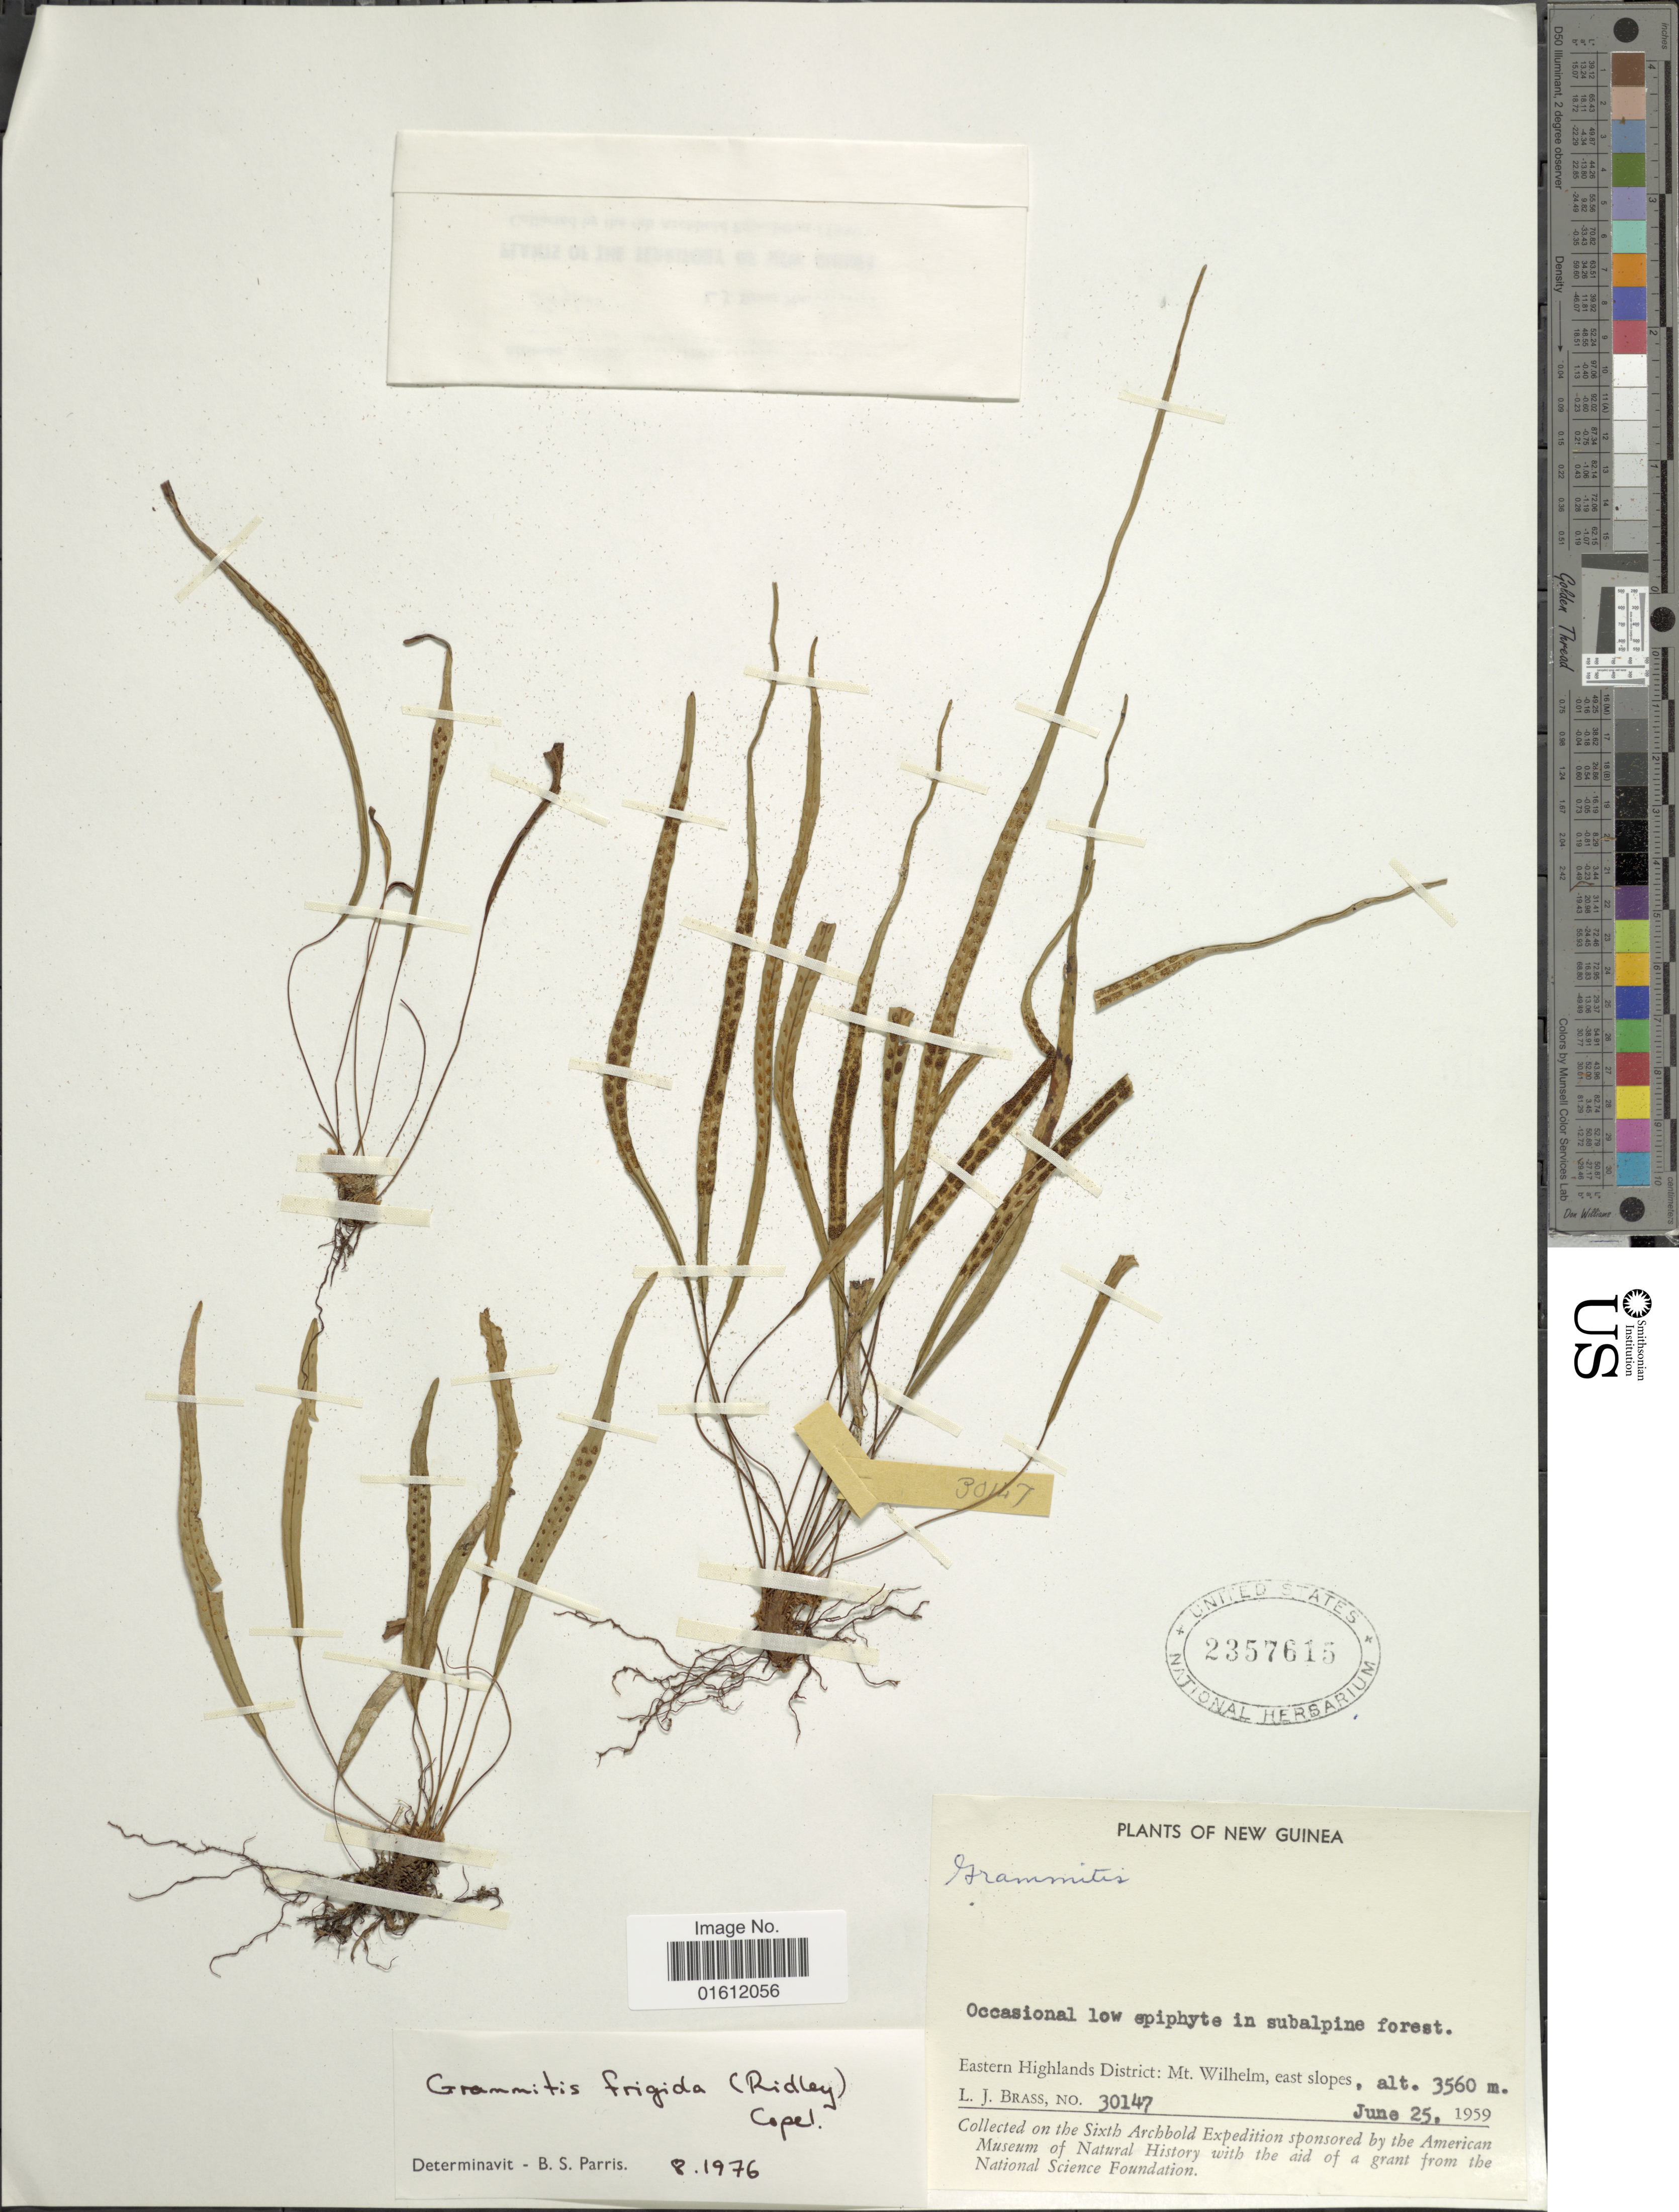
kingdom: Plantae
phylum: Tracheophyta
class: Polypodiopsida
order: Polypodiales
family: Polypodiaceae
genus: Oreogrammitis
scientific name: Oreogrammitis frigida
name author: (Ridl.) Parris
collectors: L. J. Brass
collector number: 30147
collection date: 1959-06-25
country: Papua New Guinea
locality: New Guinea, Eastern Highlands District: Mt. Wilhelm, east slopes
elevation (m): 3560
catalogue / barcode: US 2357615